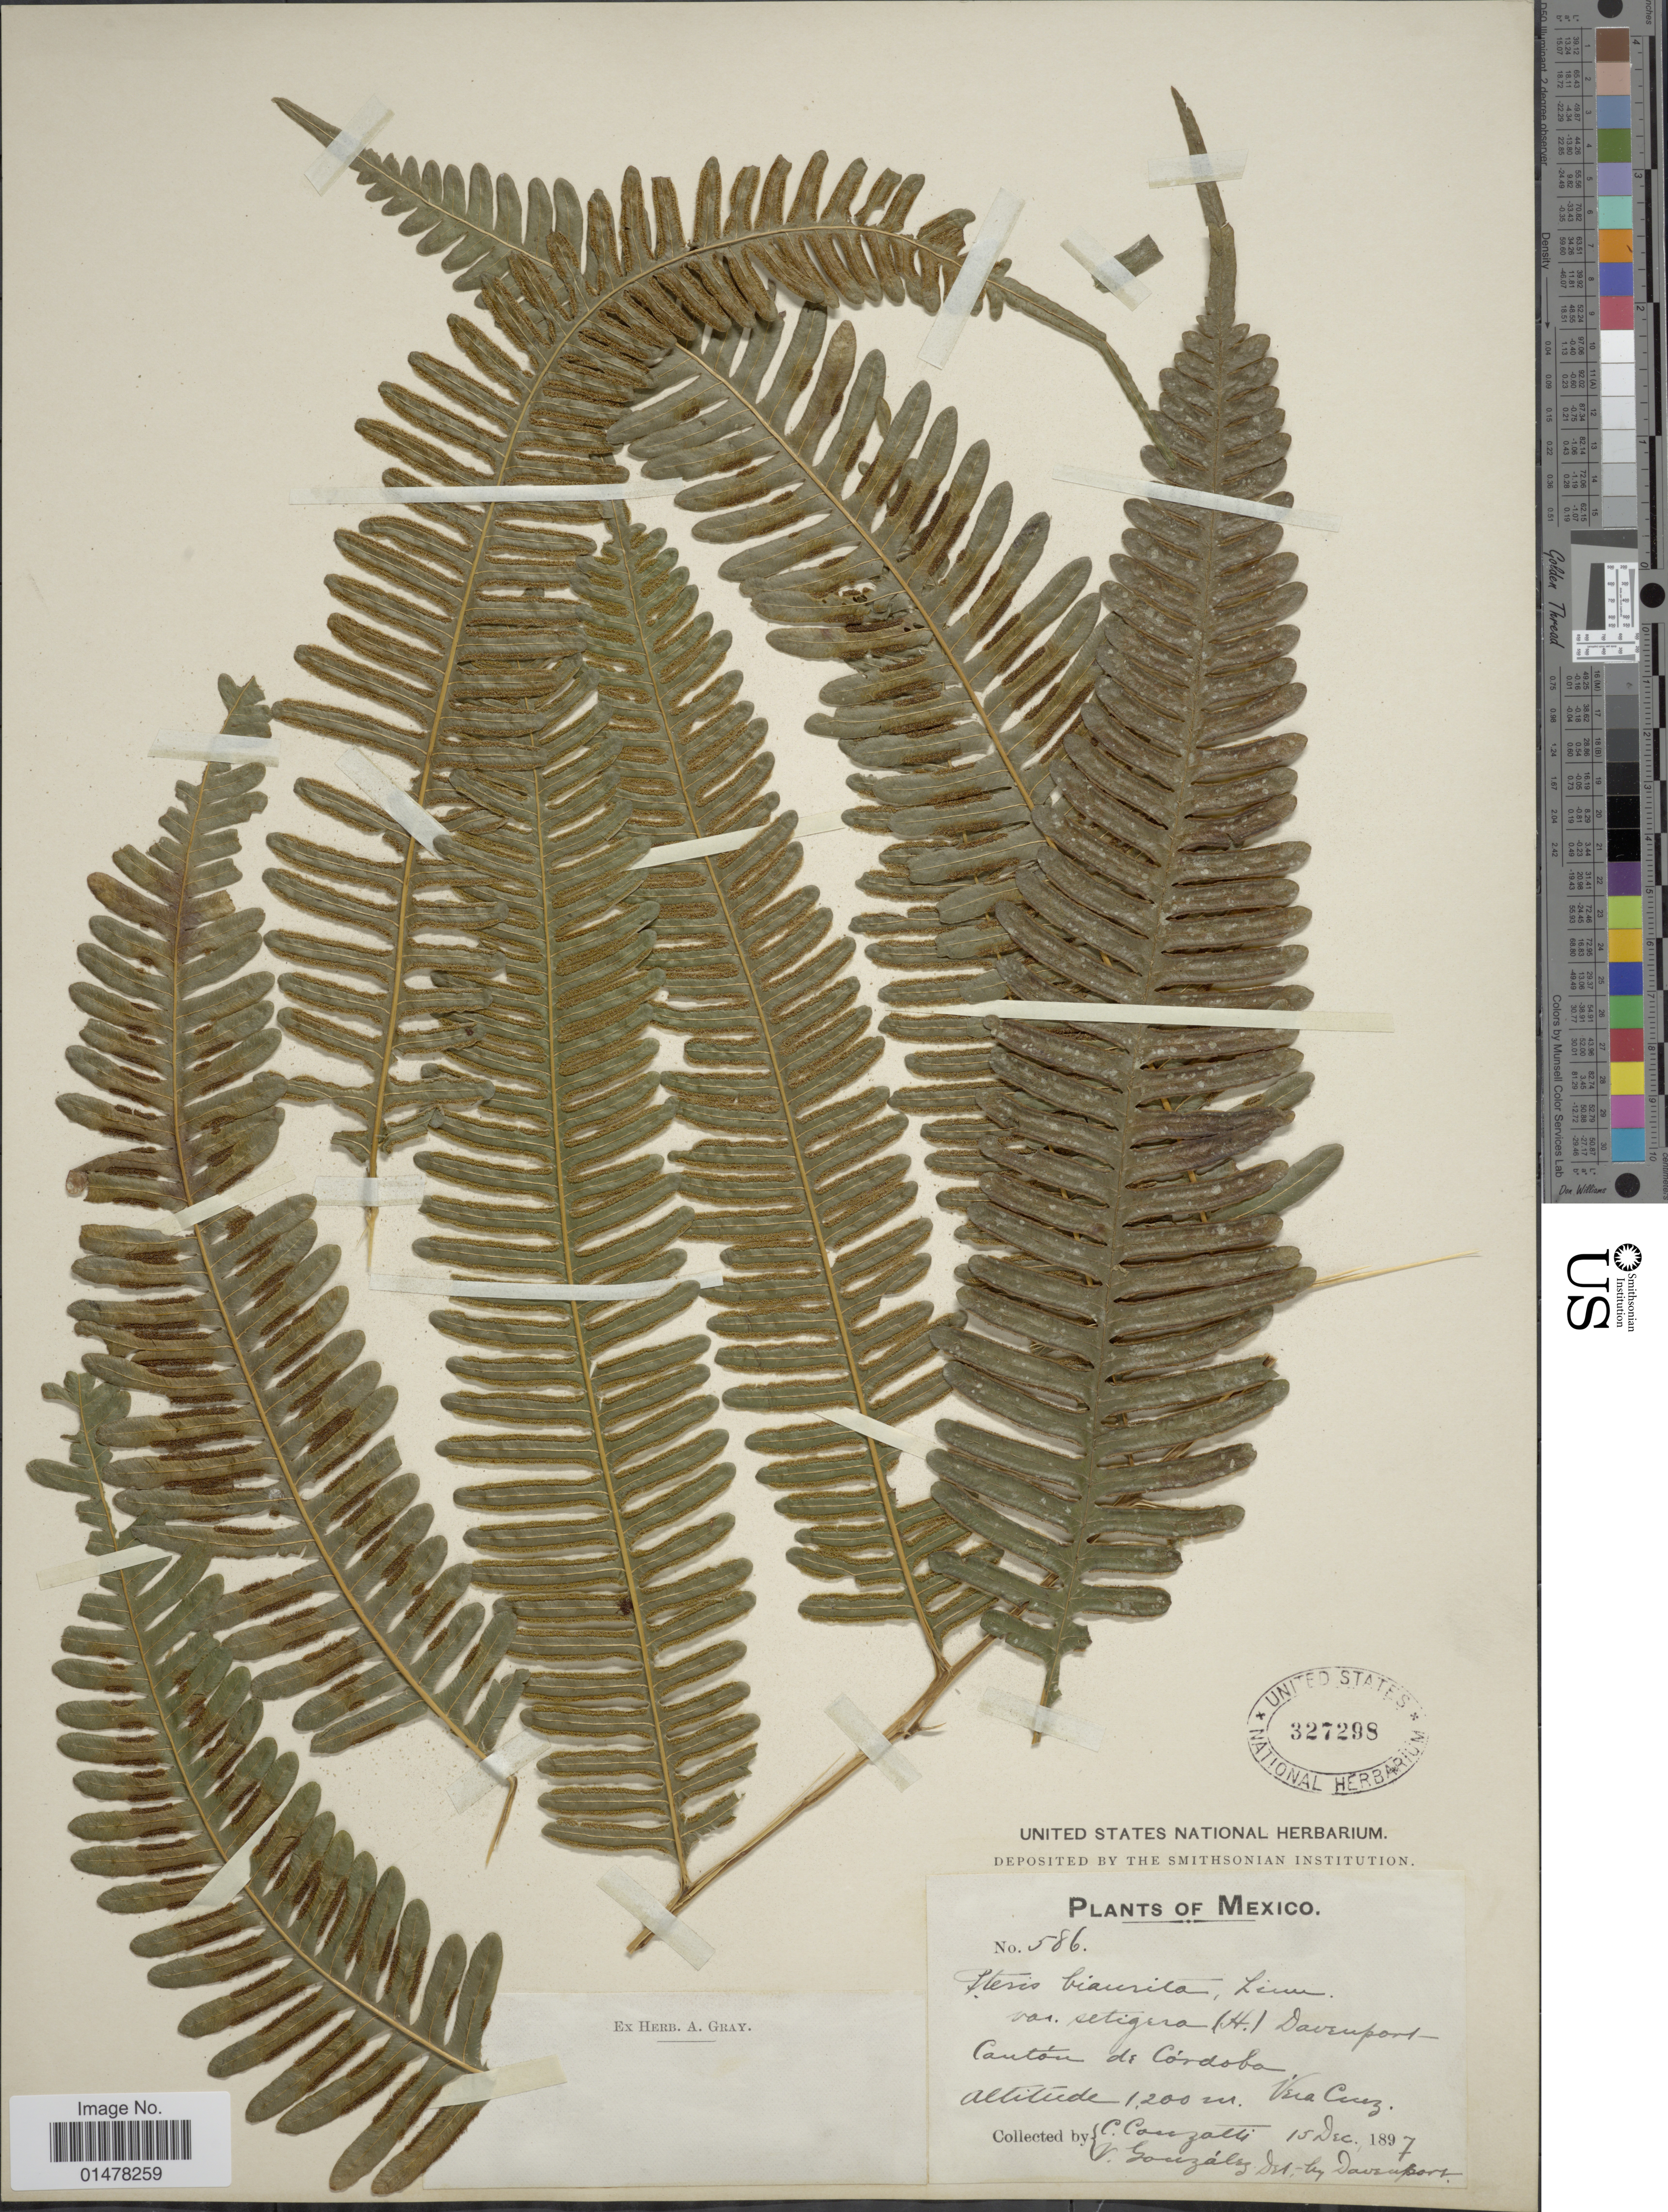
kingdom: Plantae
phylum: Tracheophyta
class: Polypodiopsida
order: Polypodiales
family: Pteridaceae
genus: Pteris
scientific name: Pteris quadriaurita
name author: Retz.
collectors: C. Couzatti & V. Gonzales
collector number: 586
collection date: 1897-12-15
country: Mexico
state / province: Veracruz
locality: Plants of Mexico, Canton de Cordoba, Vera Cruz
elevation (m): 1200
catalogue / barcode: US 327298